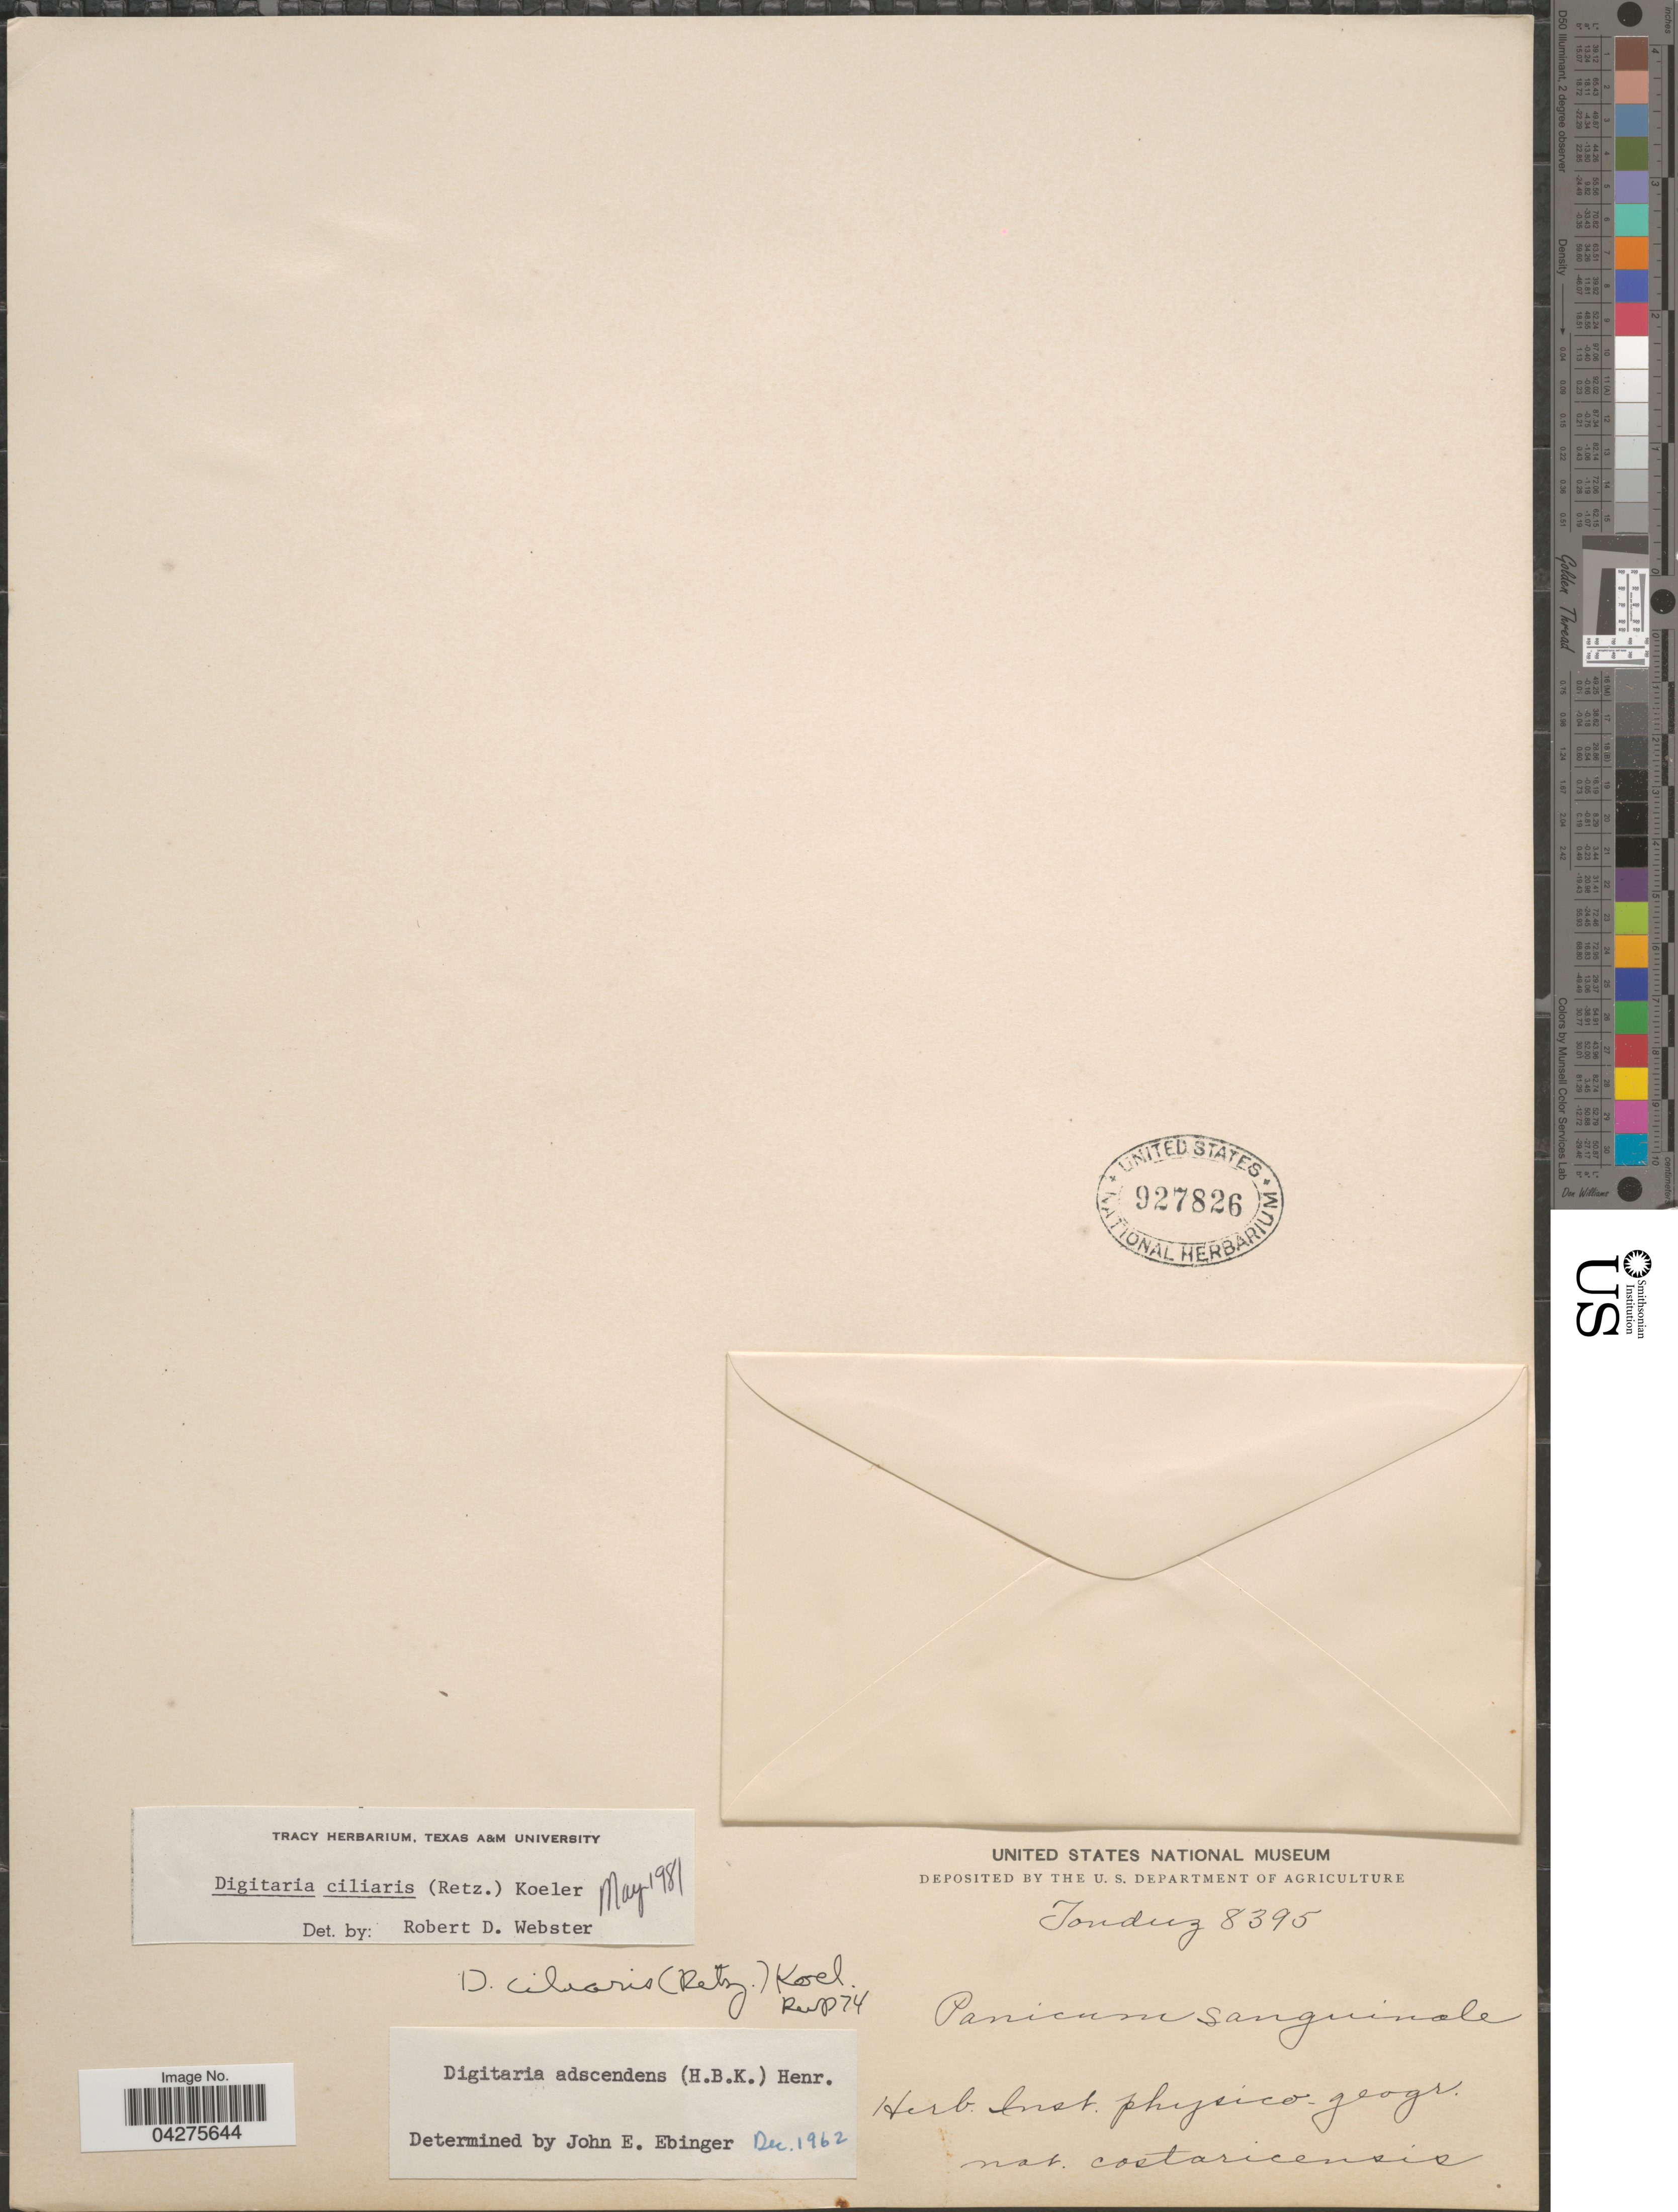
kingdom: Plantae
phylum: Tracheophyta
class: Liliopsida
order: Poales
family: Poaceae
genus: Digitaria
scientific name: Digitaria ciliaris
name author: (Retz.) Koeler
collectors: Tonduz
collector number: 8395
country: Costa Rica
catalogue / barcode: US 927826